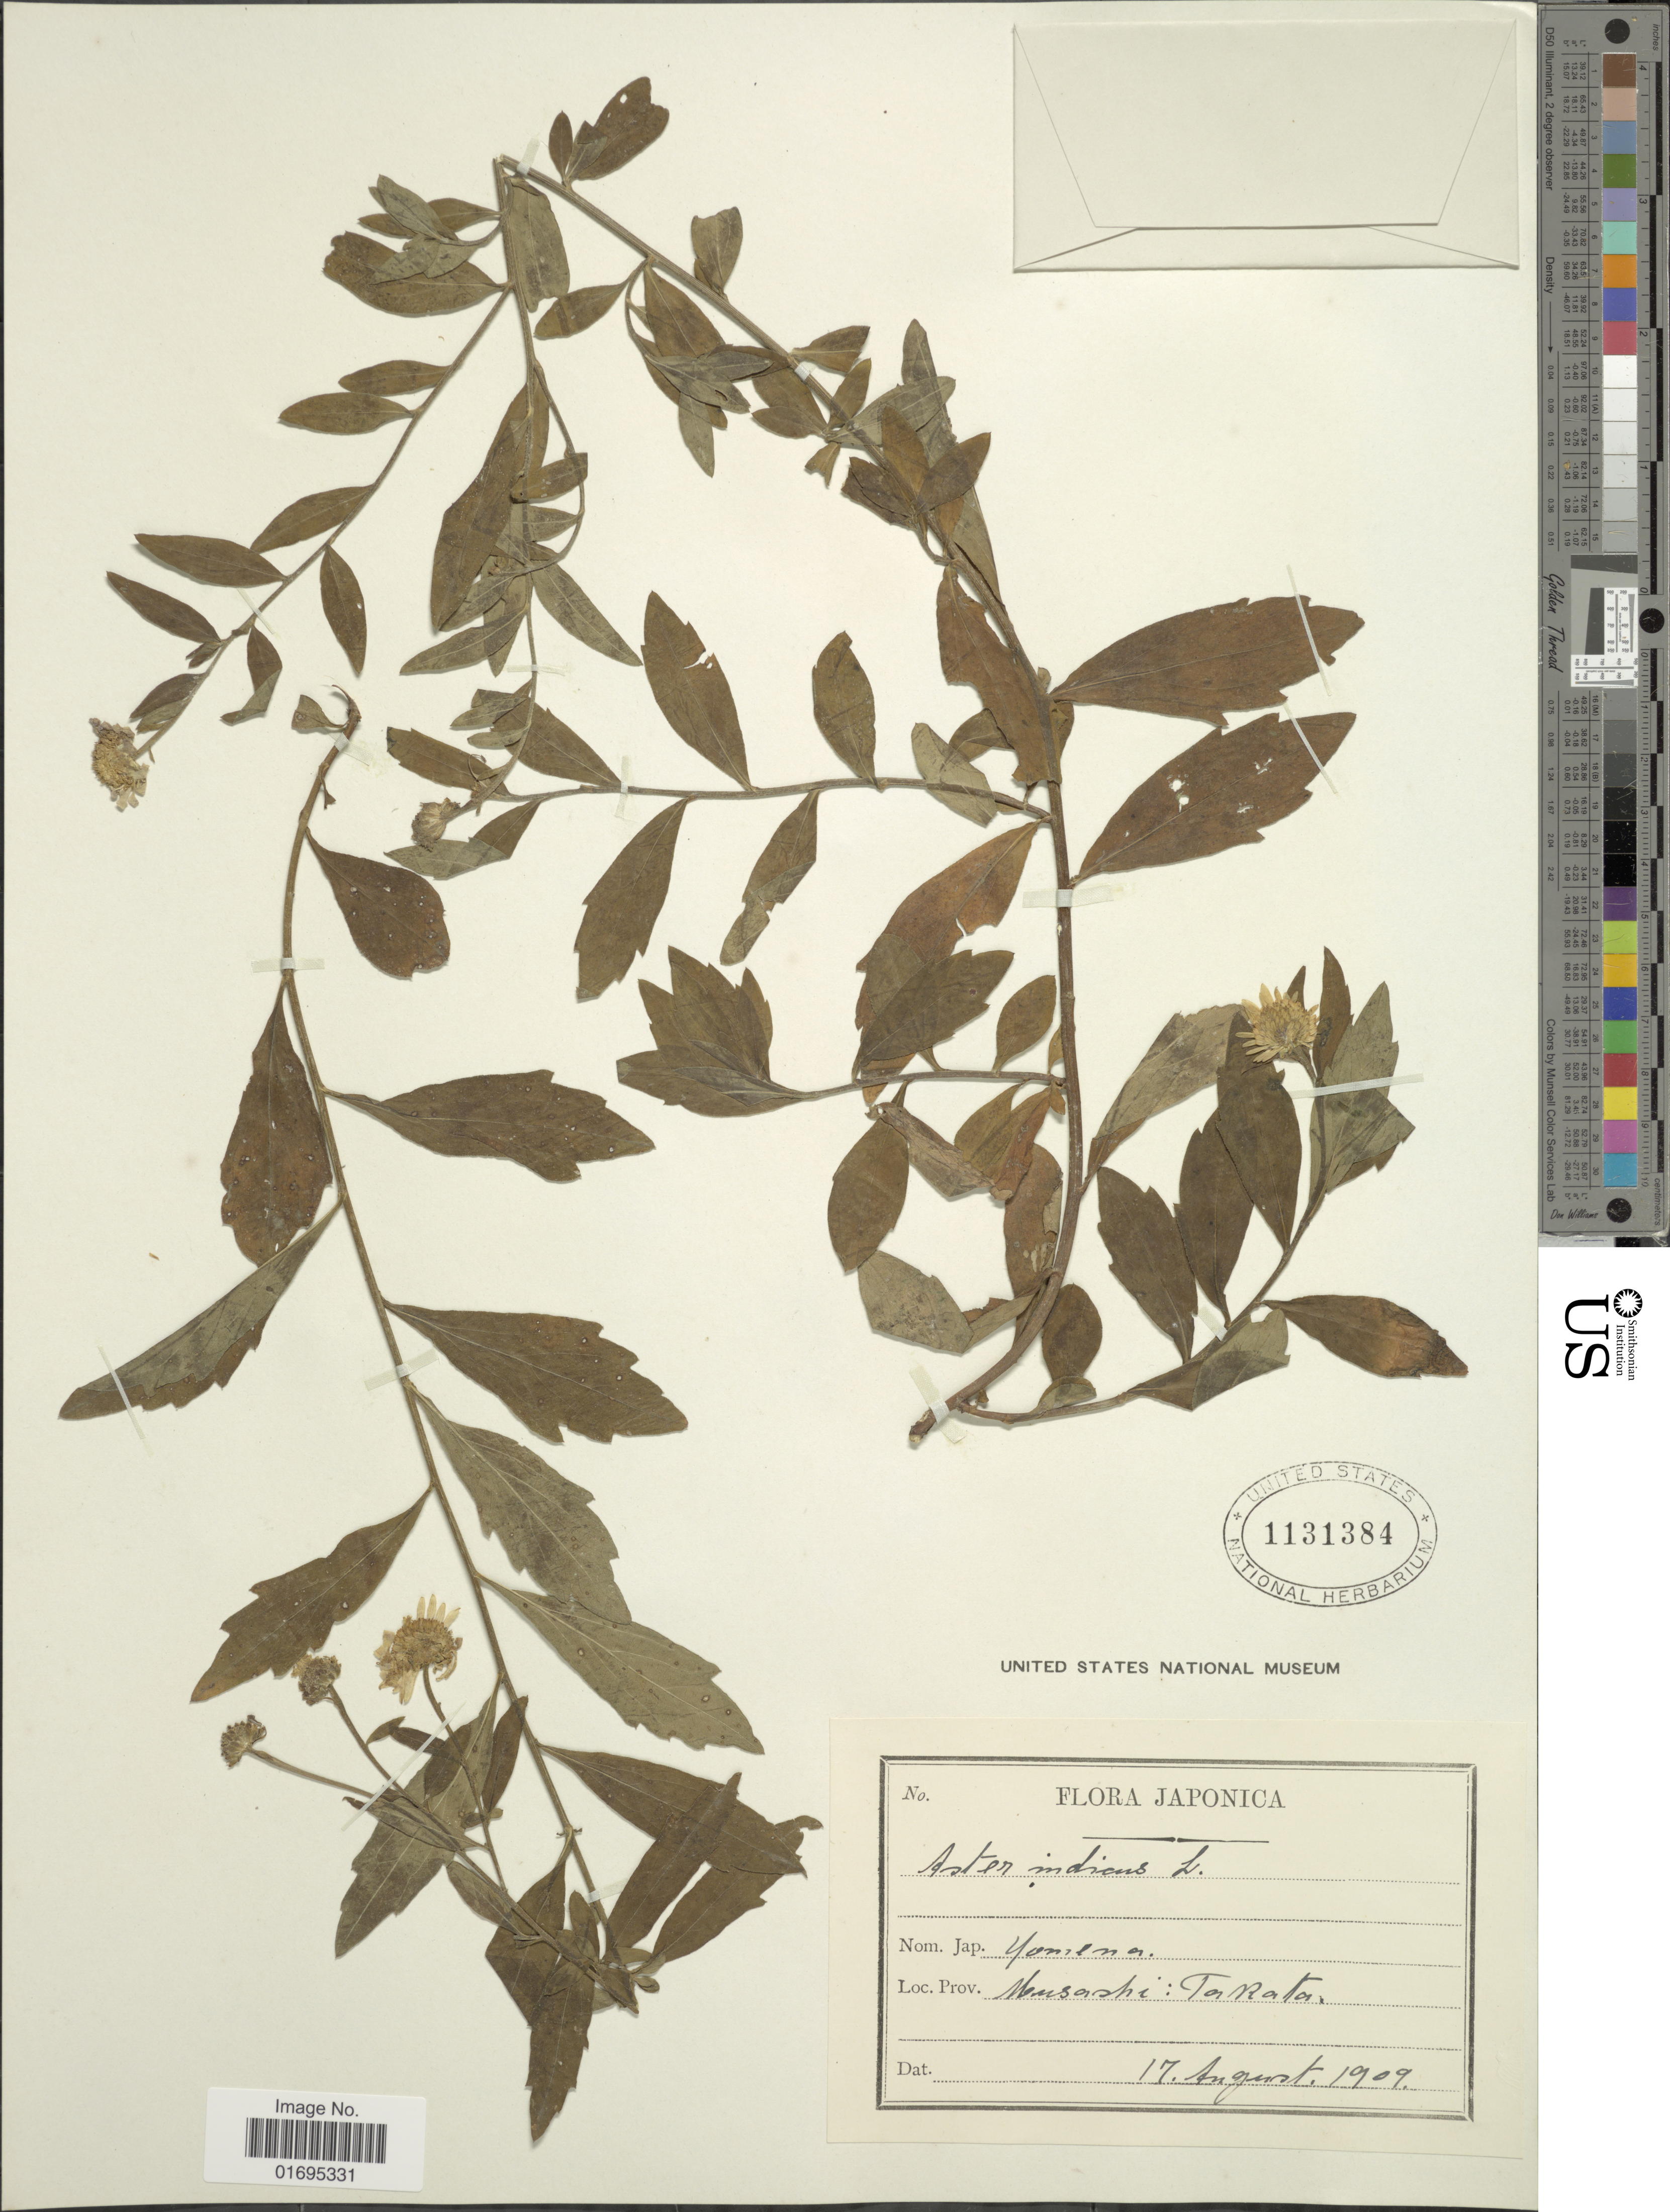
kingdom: Plantae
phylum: Tracheophyta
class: Magnoliopsida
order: Asterales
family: Asteraceae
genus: Kalimeris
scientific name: Kalimeris yomena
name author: (Kitam.) Kitam.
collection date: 1909-08-17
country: Japan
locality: Musashi: Takata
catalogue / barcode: US 1131384